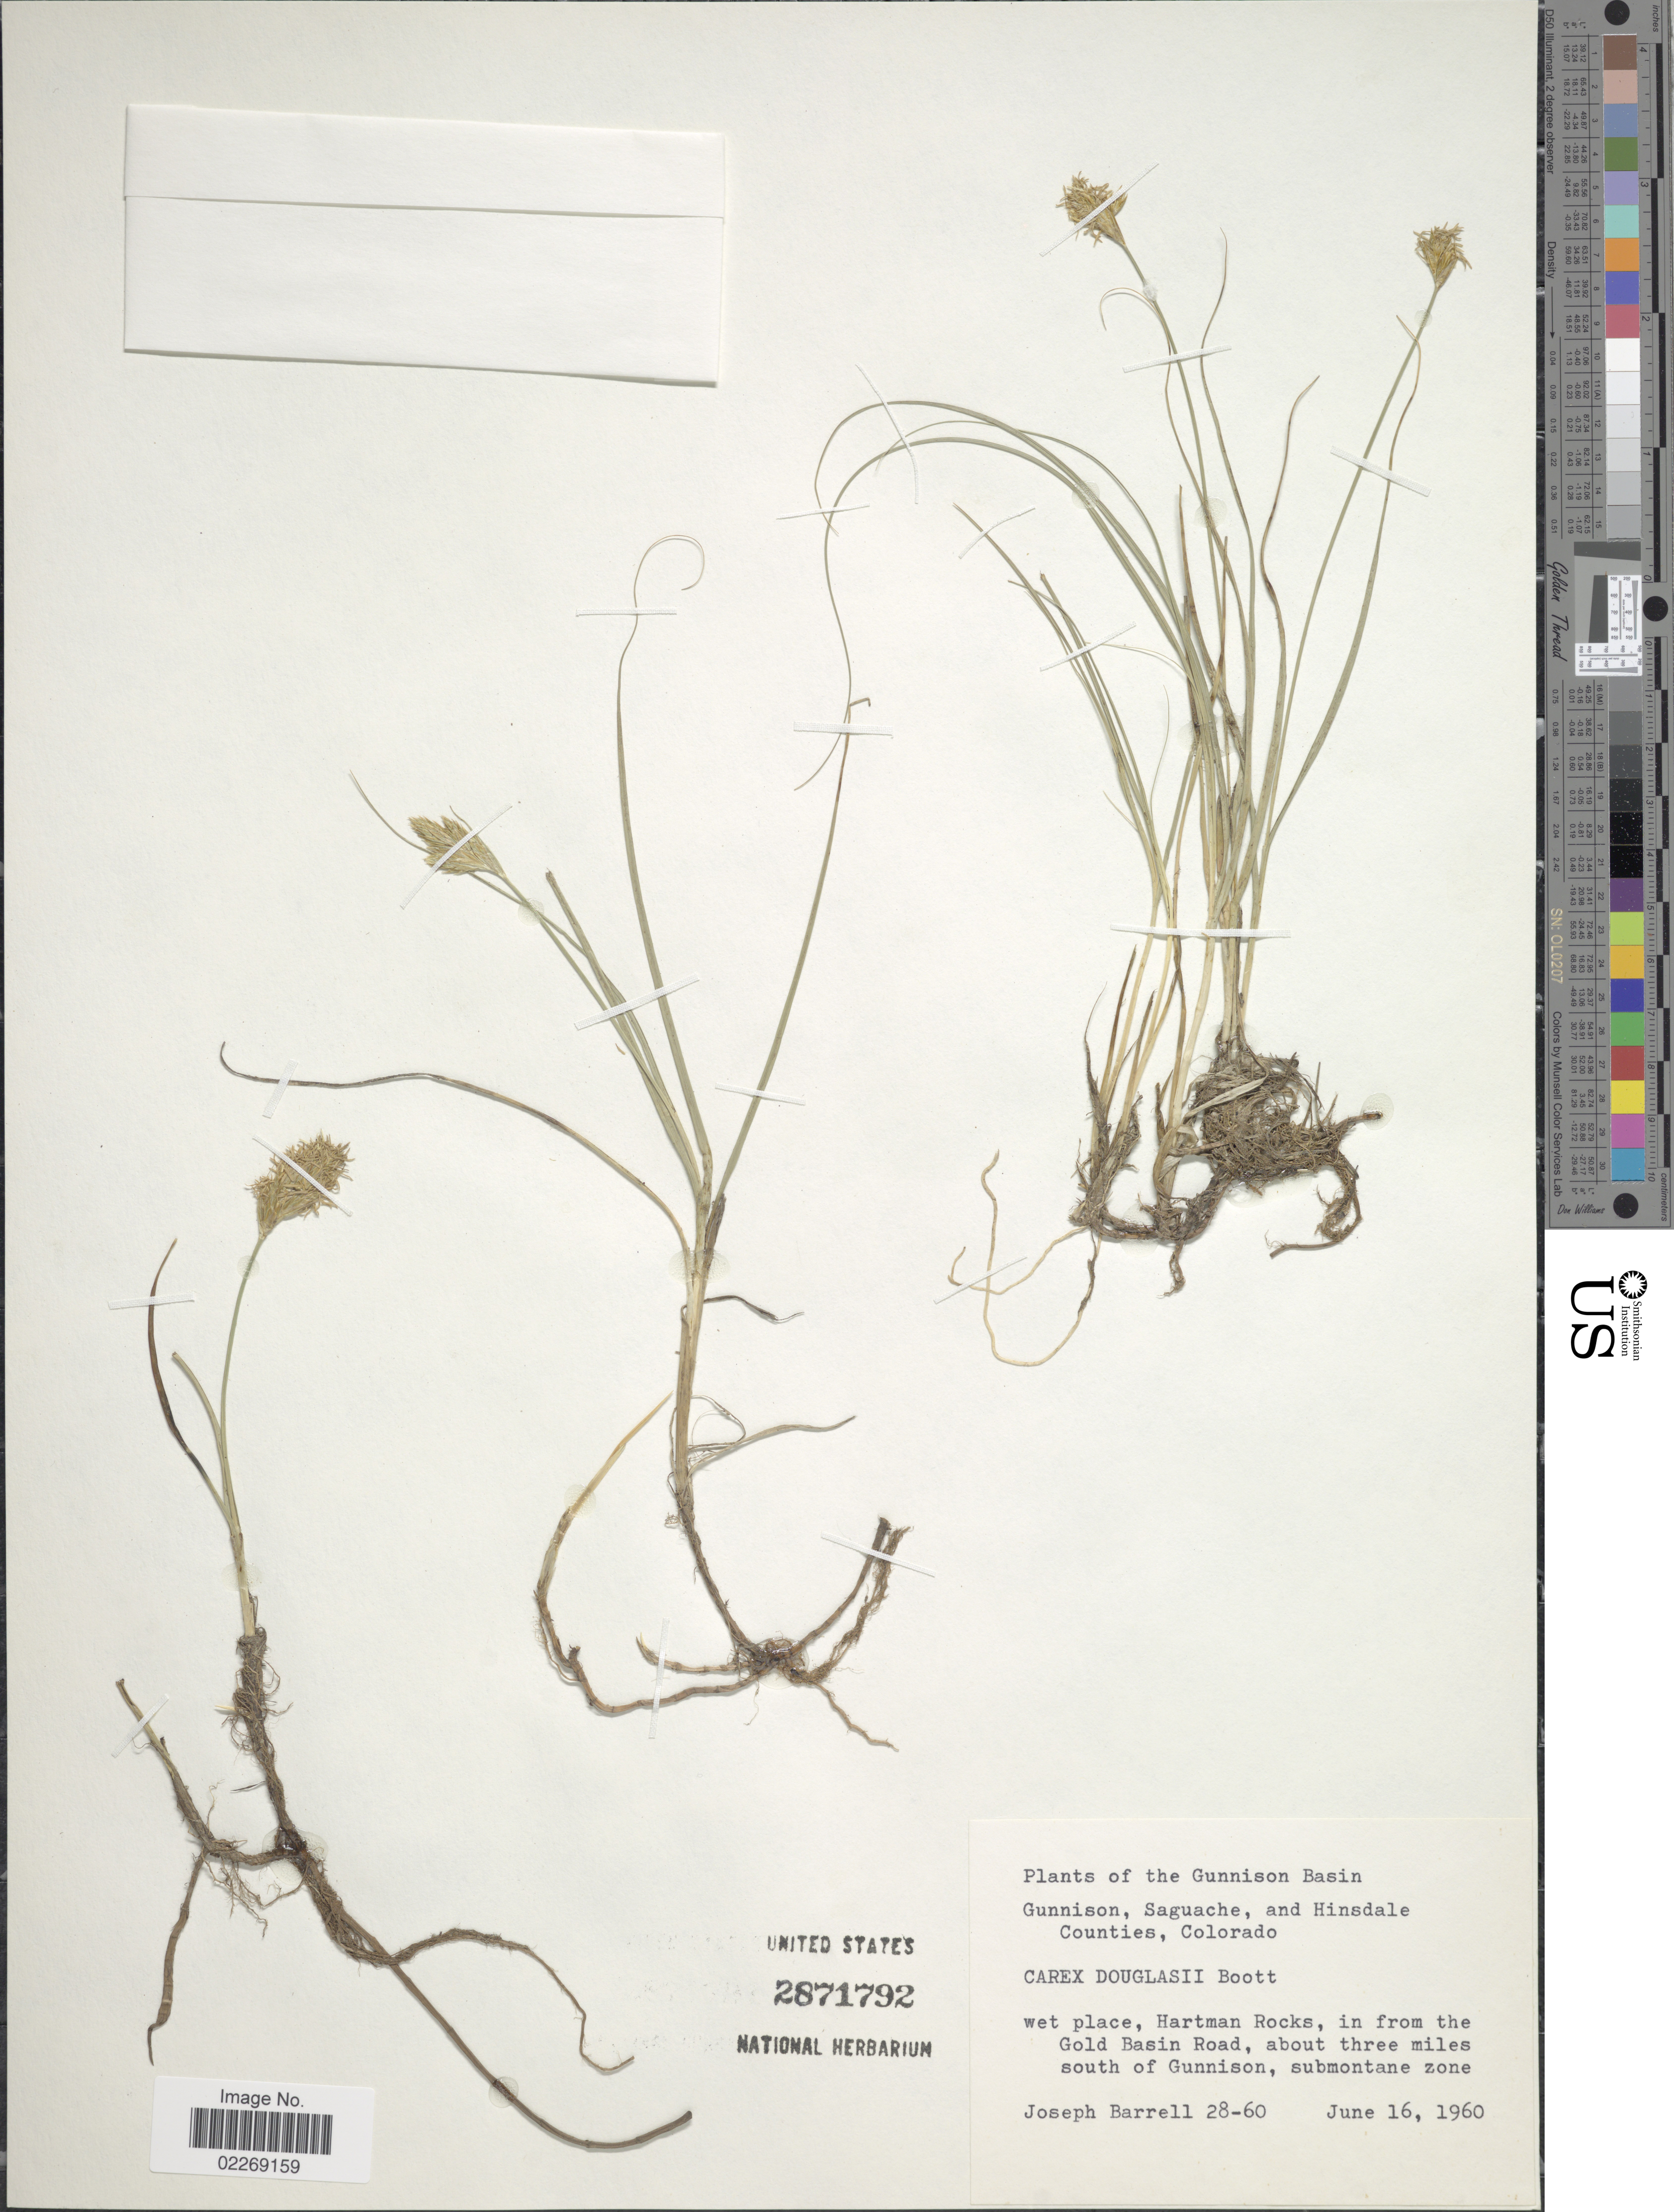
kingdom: Plantae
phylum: Tracheophyta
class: Liliopsida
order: Poales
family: Cyperaceae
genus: Carex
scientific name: Carex douglasii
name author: Boott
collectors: J. Barrell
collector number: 28-60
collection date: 1960-06-16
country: United States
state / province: Colorado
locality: Gunnison Basin. Hartman Rocks, in from the Gold Basin Road, about three miles south of Gunnison, submontane zone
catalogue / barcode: US 2871792